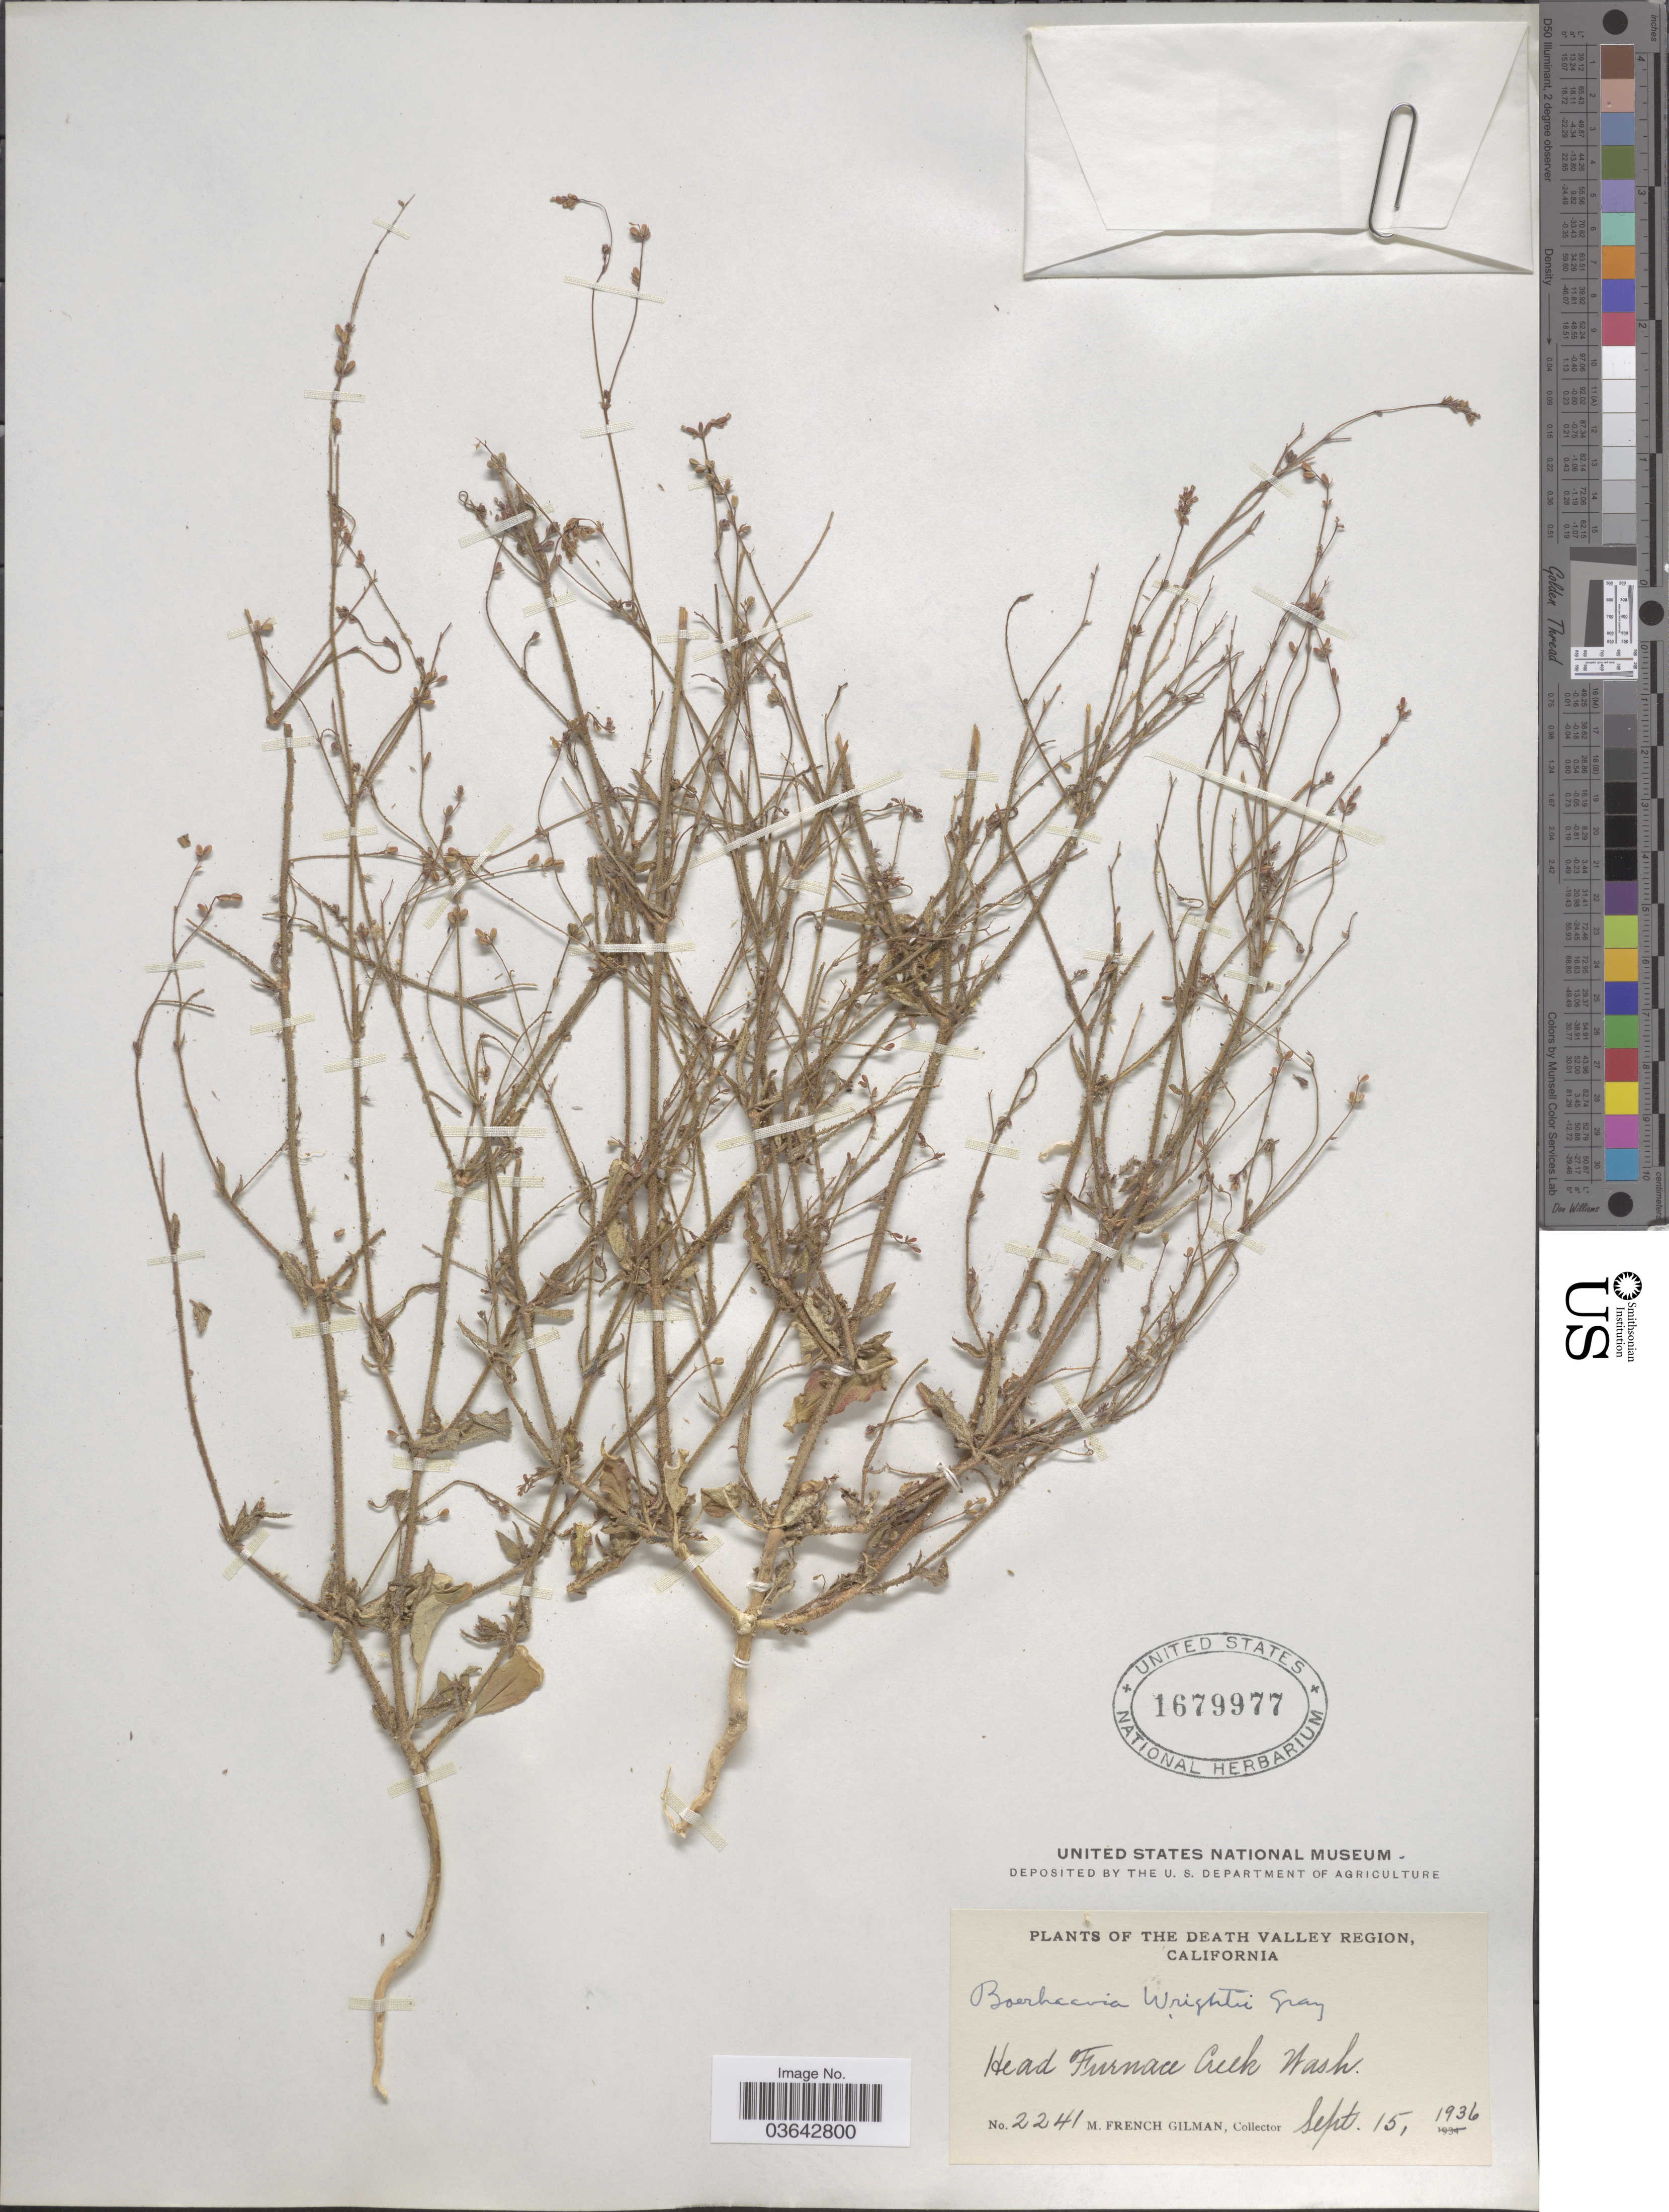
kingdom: Plantae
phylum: Tracheophyta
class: Magnoliopsida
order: Caryophyllales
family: Nyctaginaceae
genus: Boerhavia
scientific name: Boerhavia wrightii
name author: A. Gray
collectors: M. F. Gilman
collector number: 2241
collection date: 1936-09-15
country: United States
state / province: California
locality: The Death Valley Region. Head Furnace Creek Wash.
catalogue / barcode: US 1679977